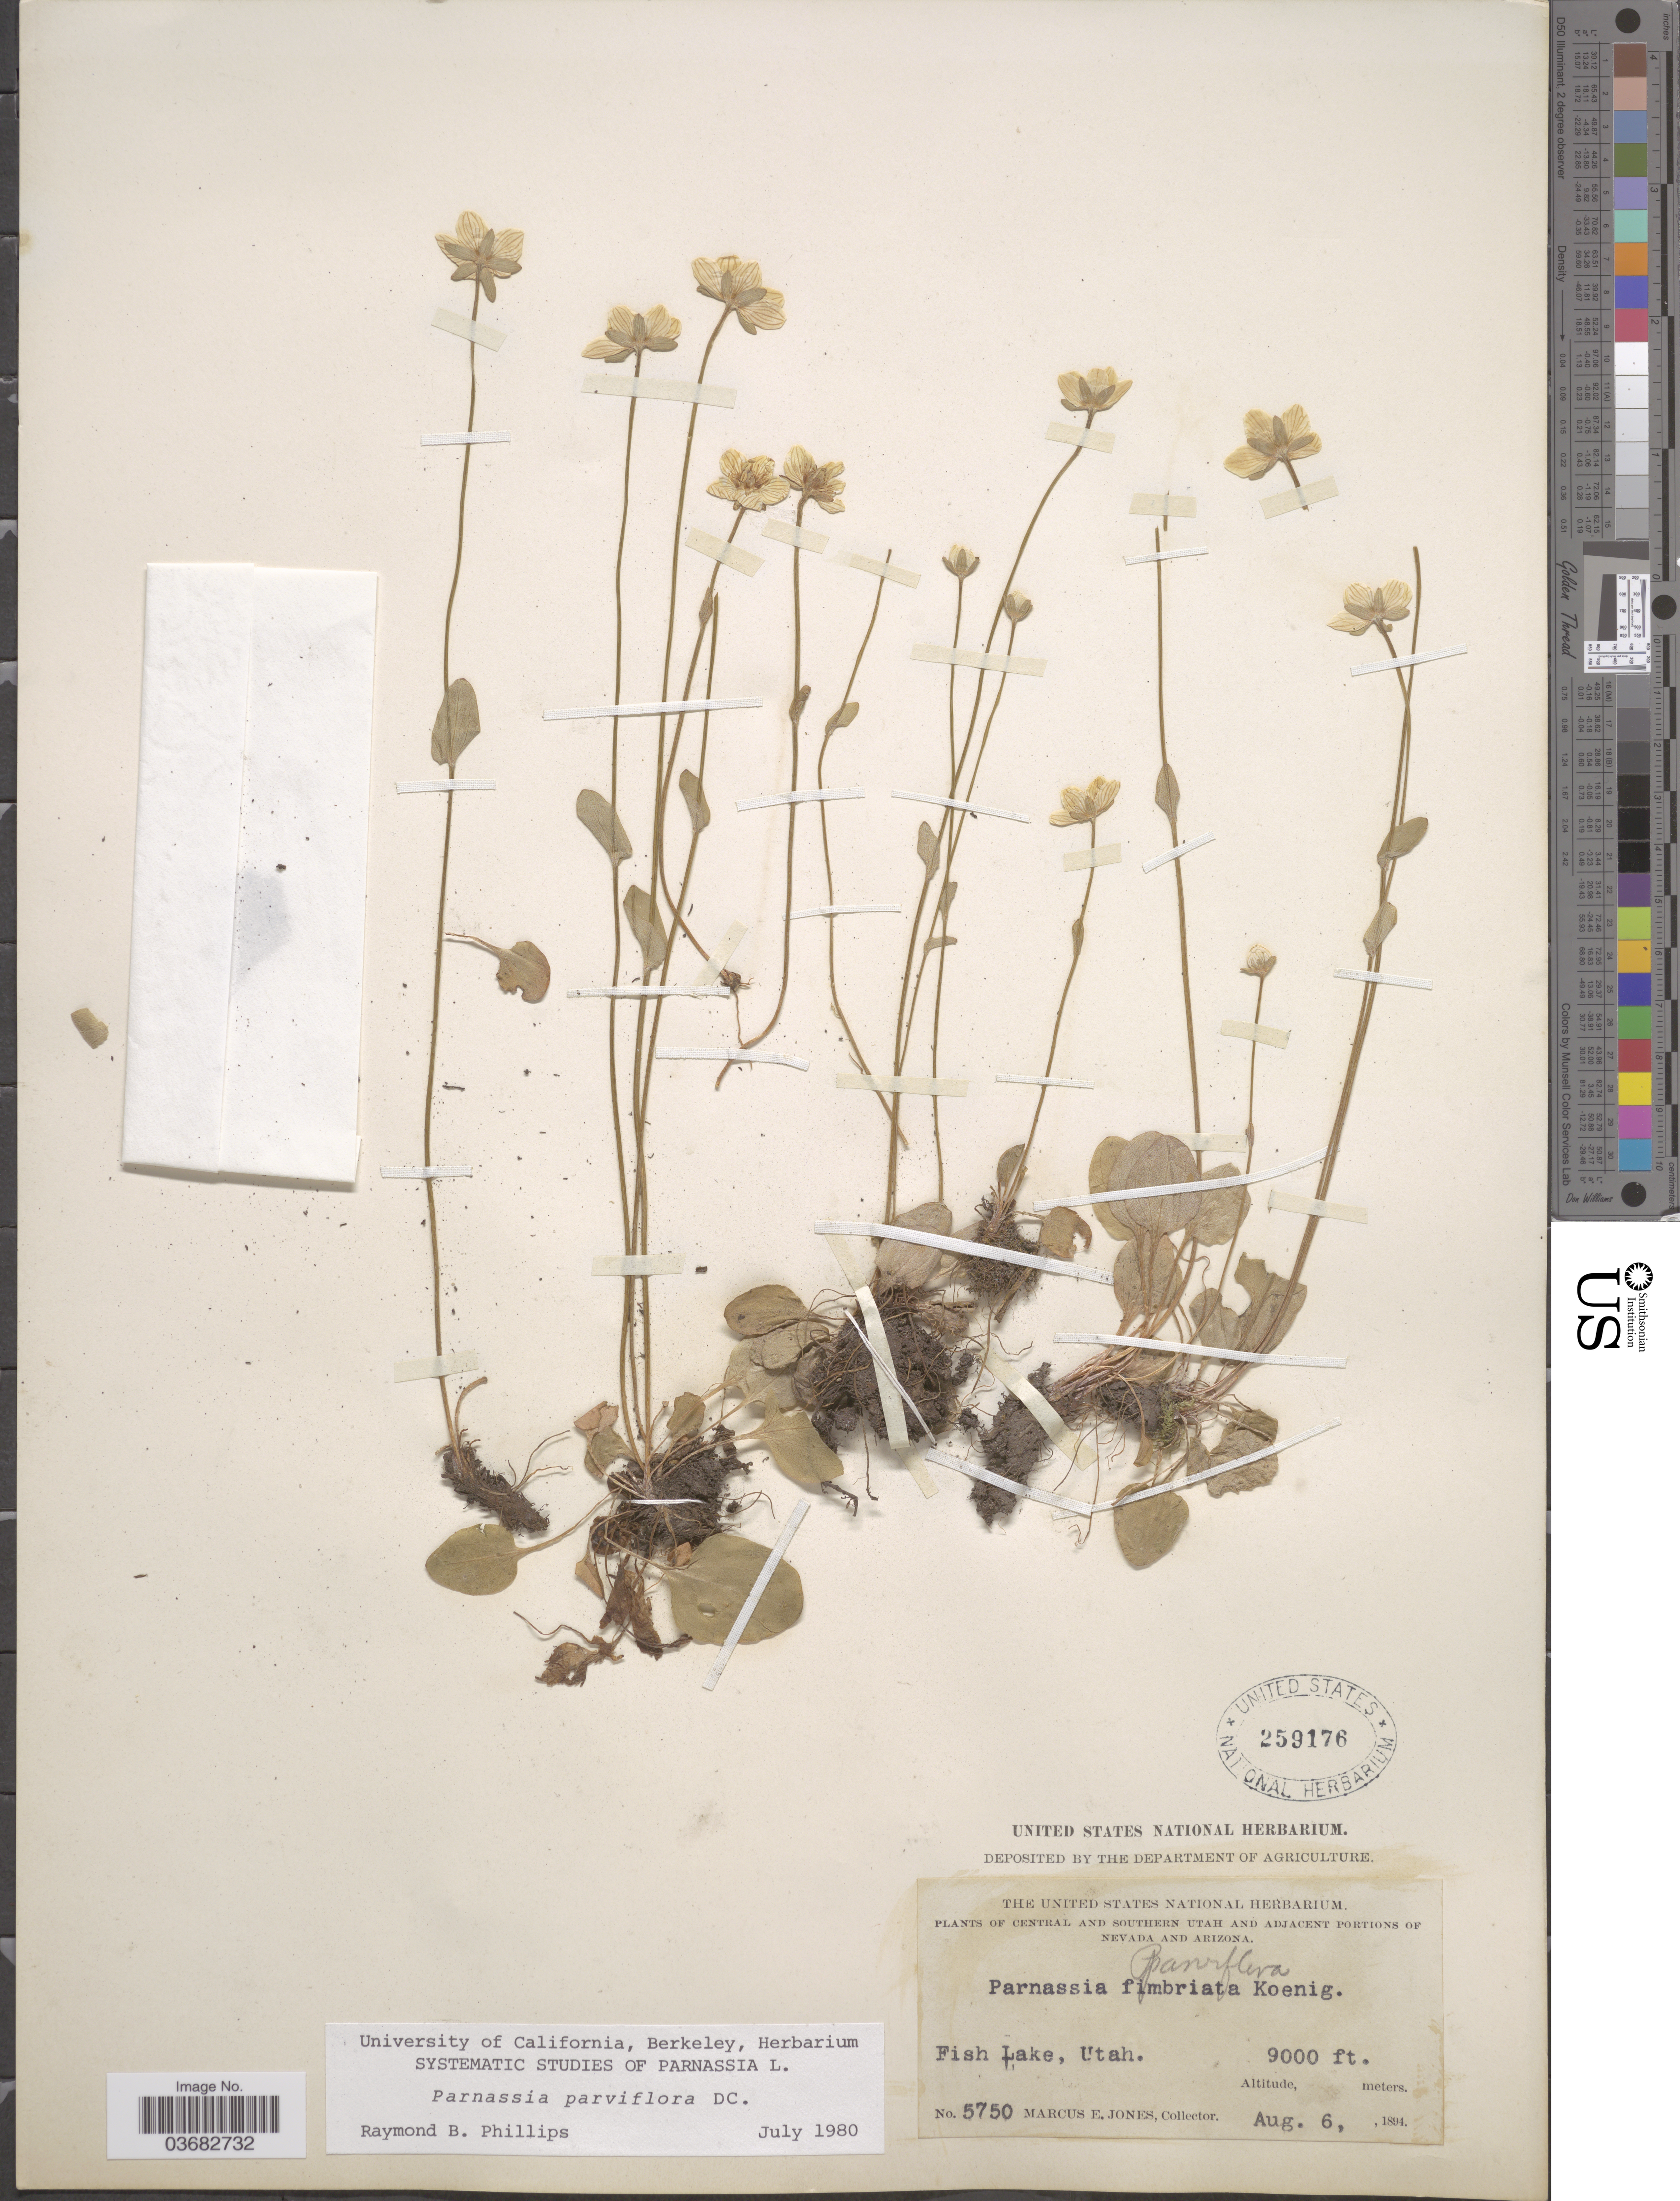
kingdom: Plantae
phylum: Tracheophyta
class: Magnoliopsida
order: Celastrales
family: Parnassiaceae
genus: Parnassia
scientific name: Parnassia parviflora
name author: DC.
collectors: M. E. Jones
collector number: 5750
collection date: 1894-08-06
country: United States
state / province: Utah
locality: Central and Southern Utah. Fish Lake.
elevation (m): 2743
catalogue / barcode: US 259176